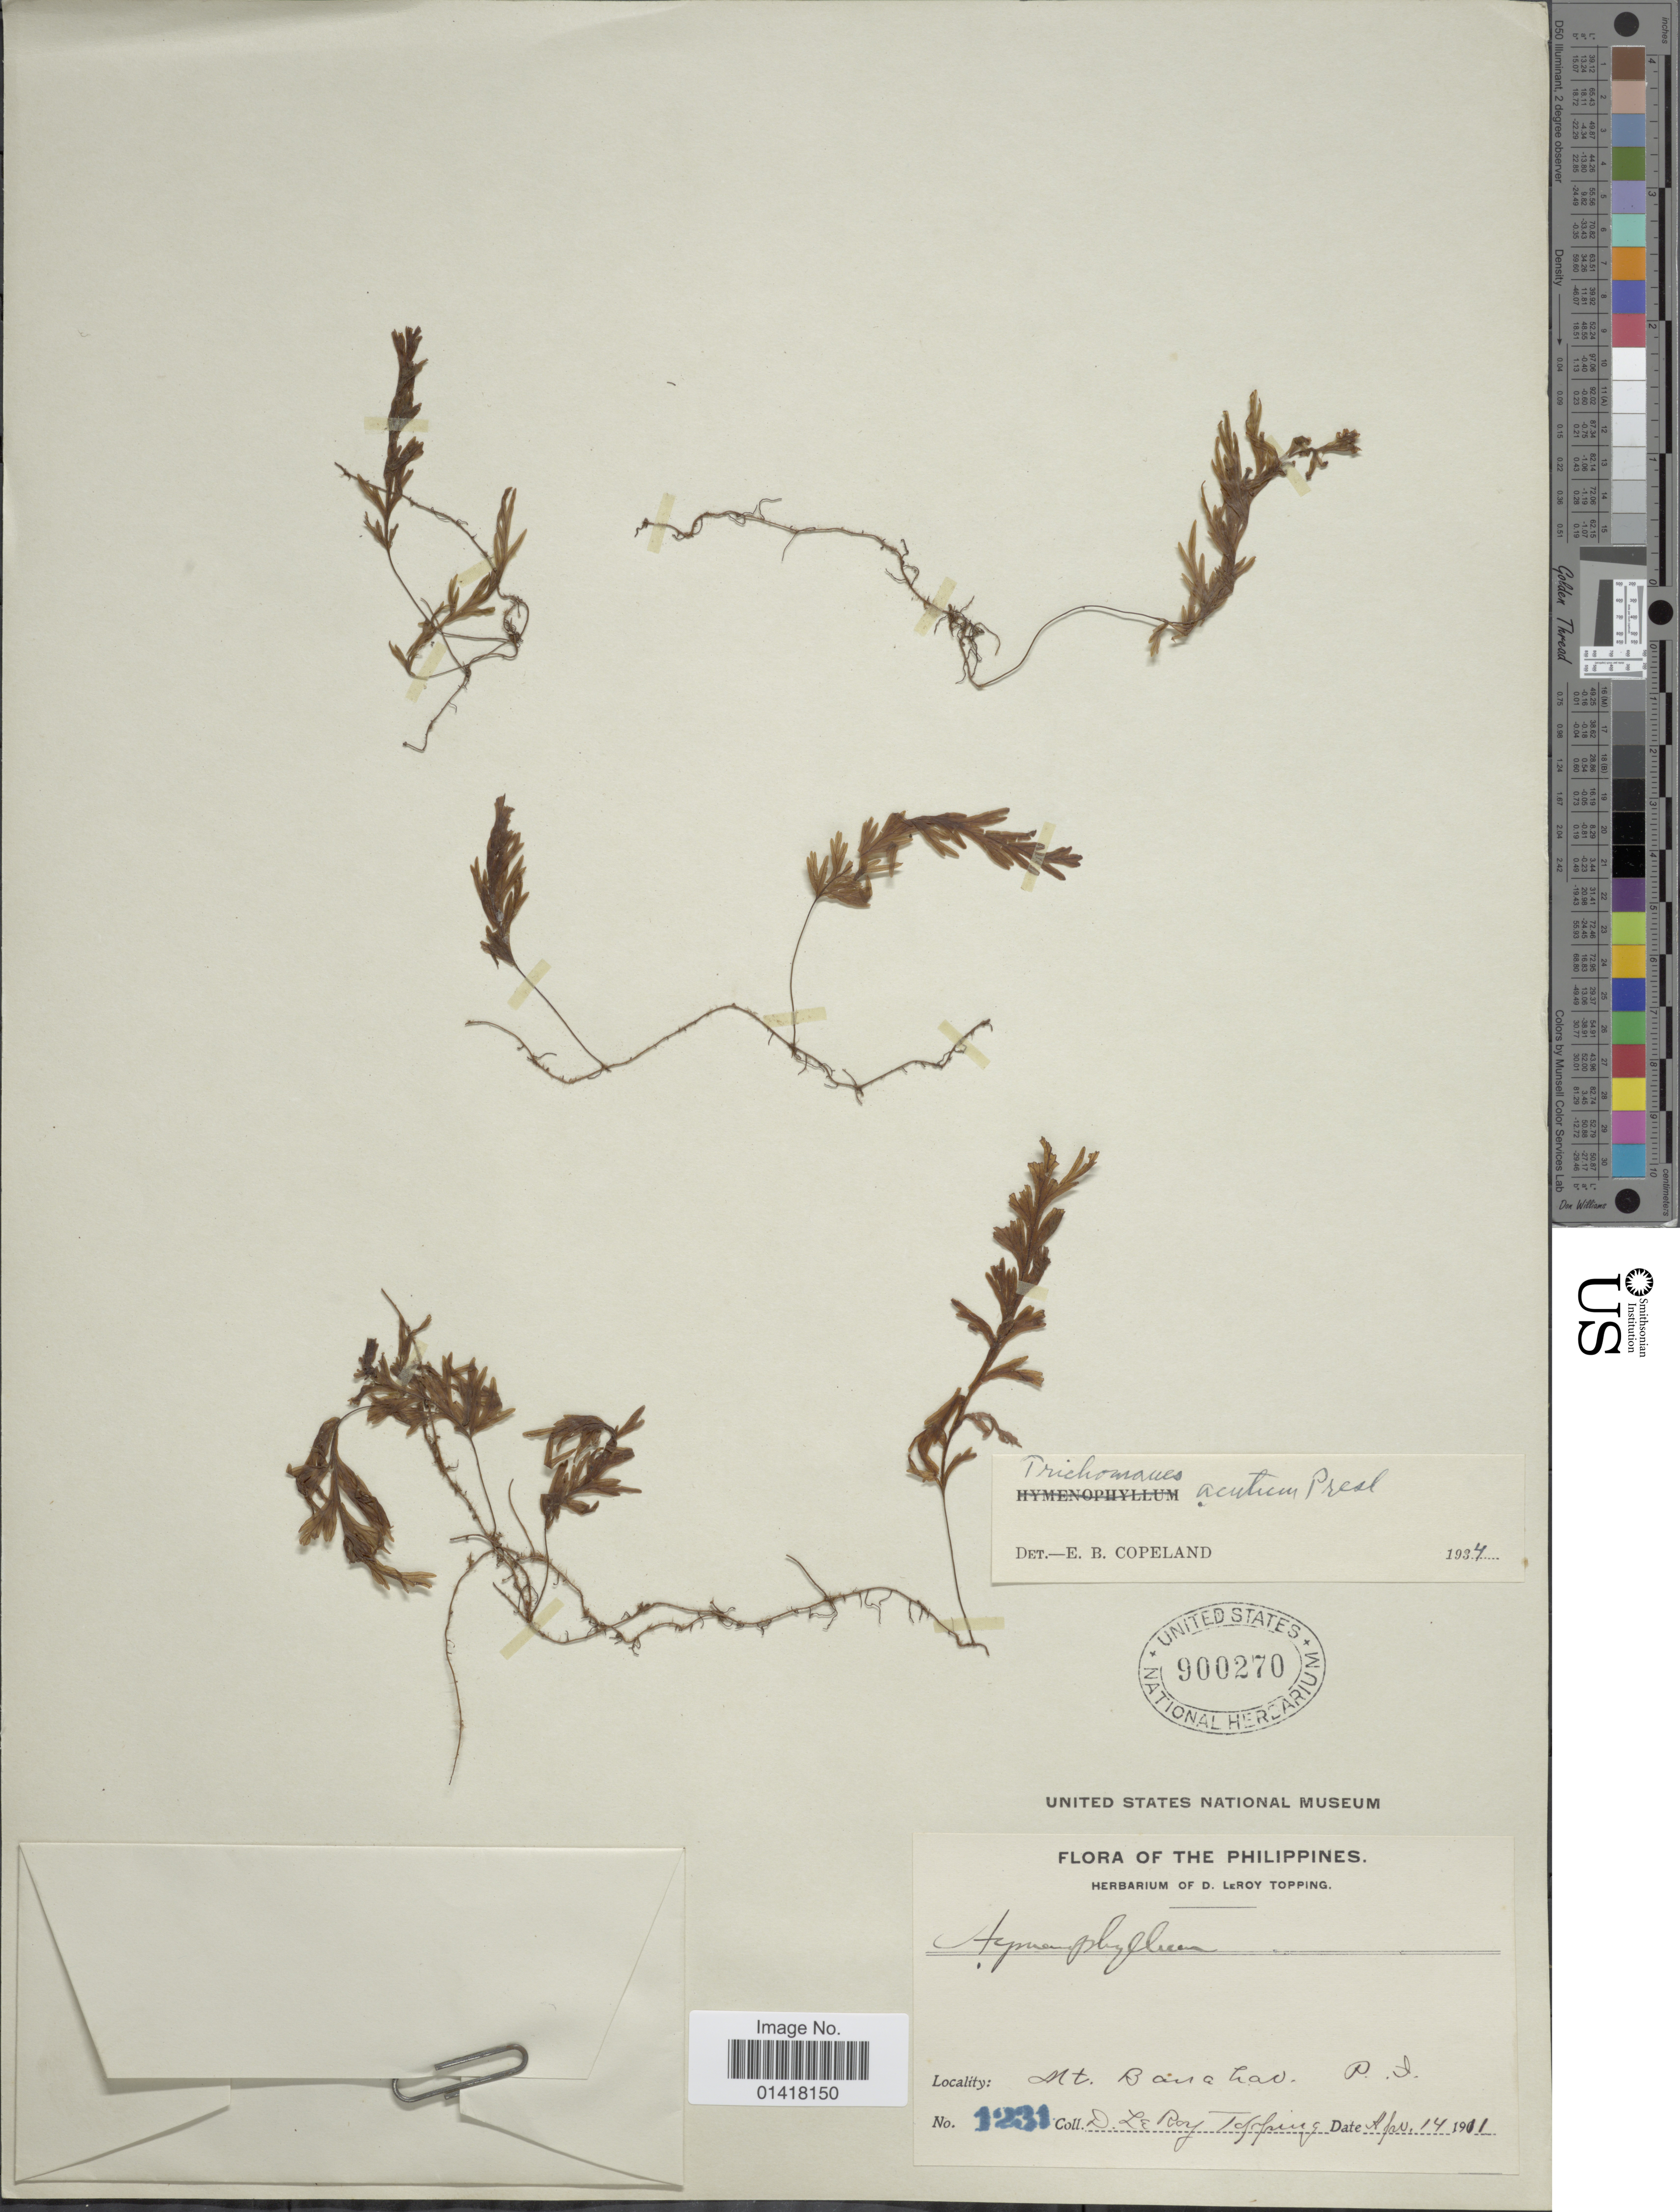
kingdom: Plantae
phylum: Tracheophyta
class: Polypodiopsida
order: Hymenophyllales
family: Hymenophyllaceae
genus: Hymenophyllum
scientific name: Hymenophyllum acutum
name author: (C. Presl) Ebihara & K. Iwats.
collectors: D. L. Topping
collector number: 1231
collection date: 1911-04-14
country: Philippines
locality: Mt. Banahaw P.I.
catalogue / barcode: US 900270